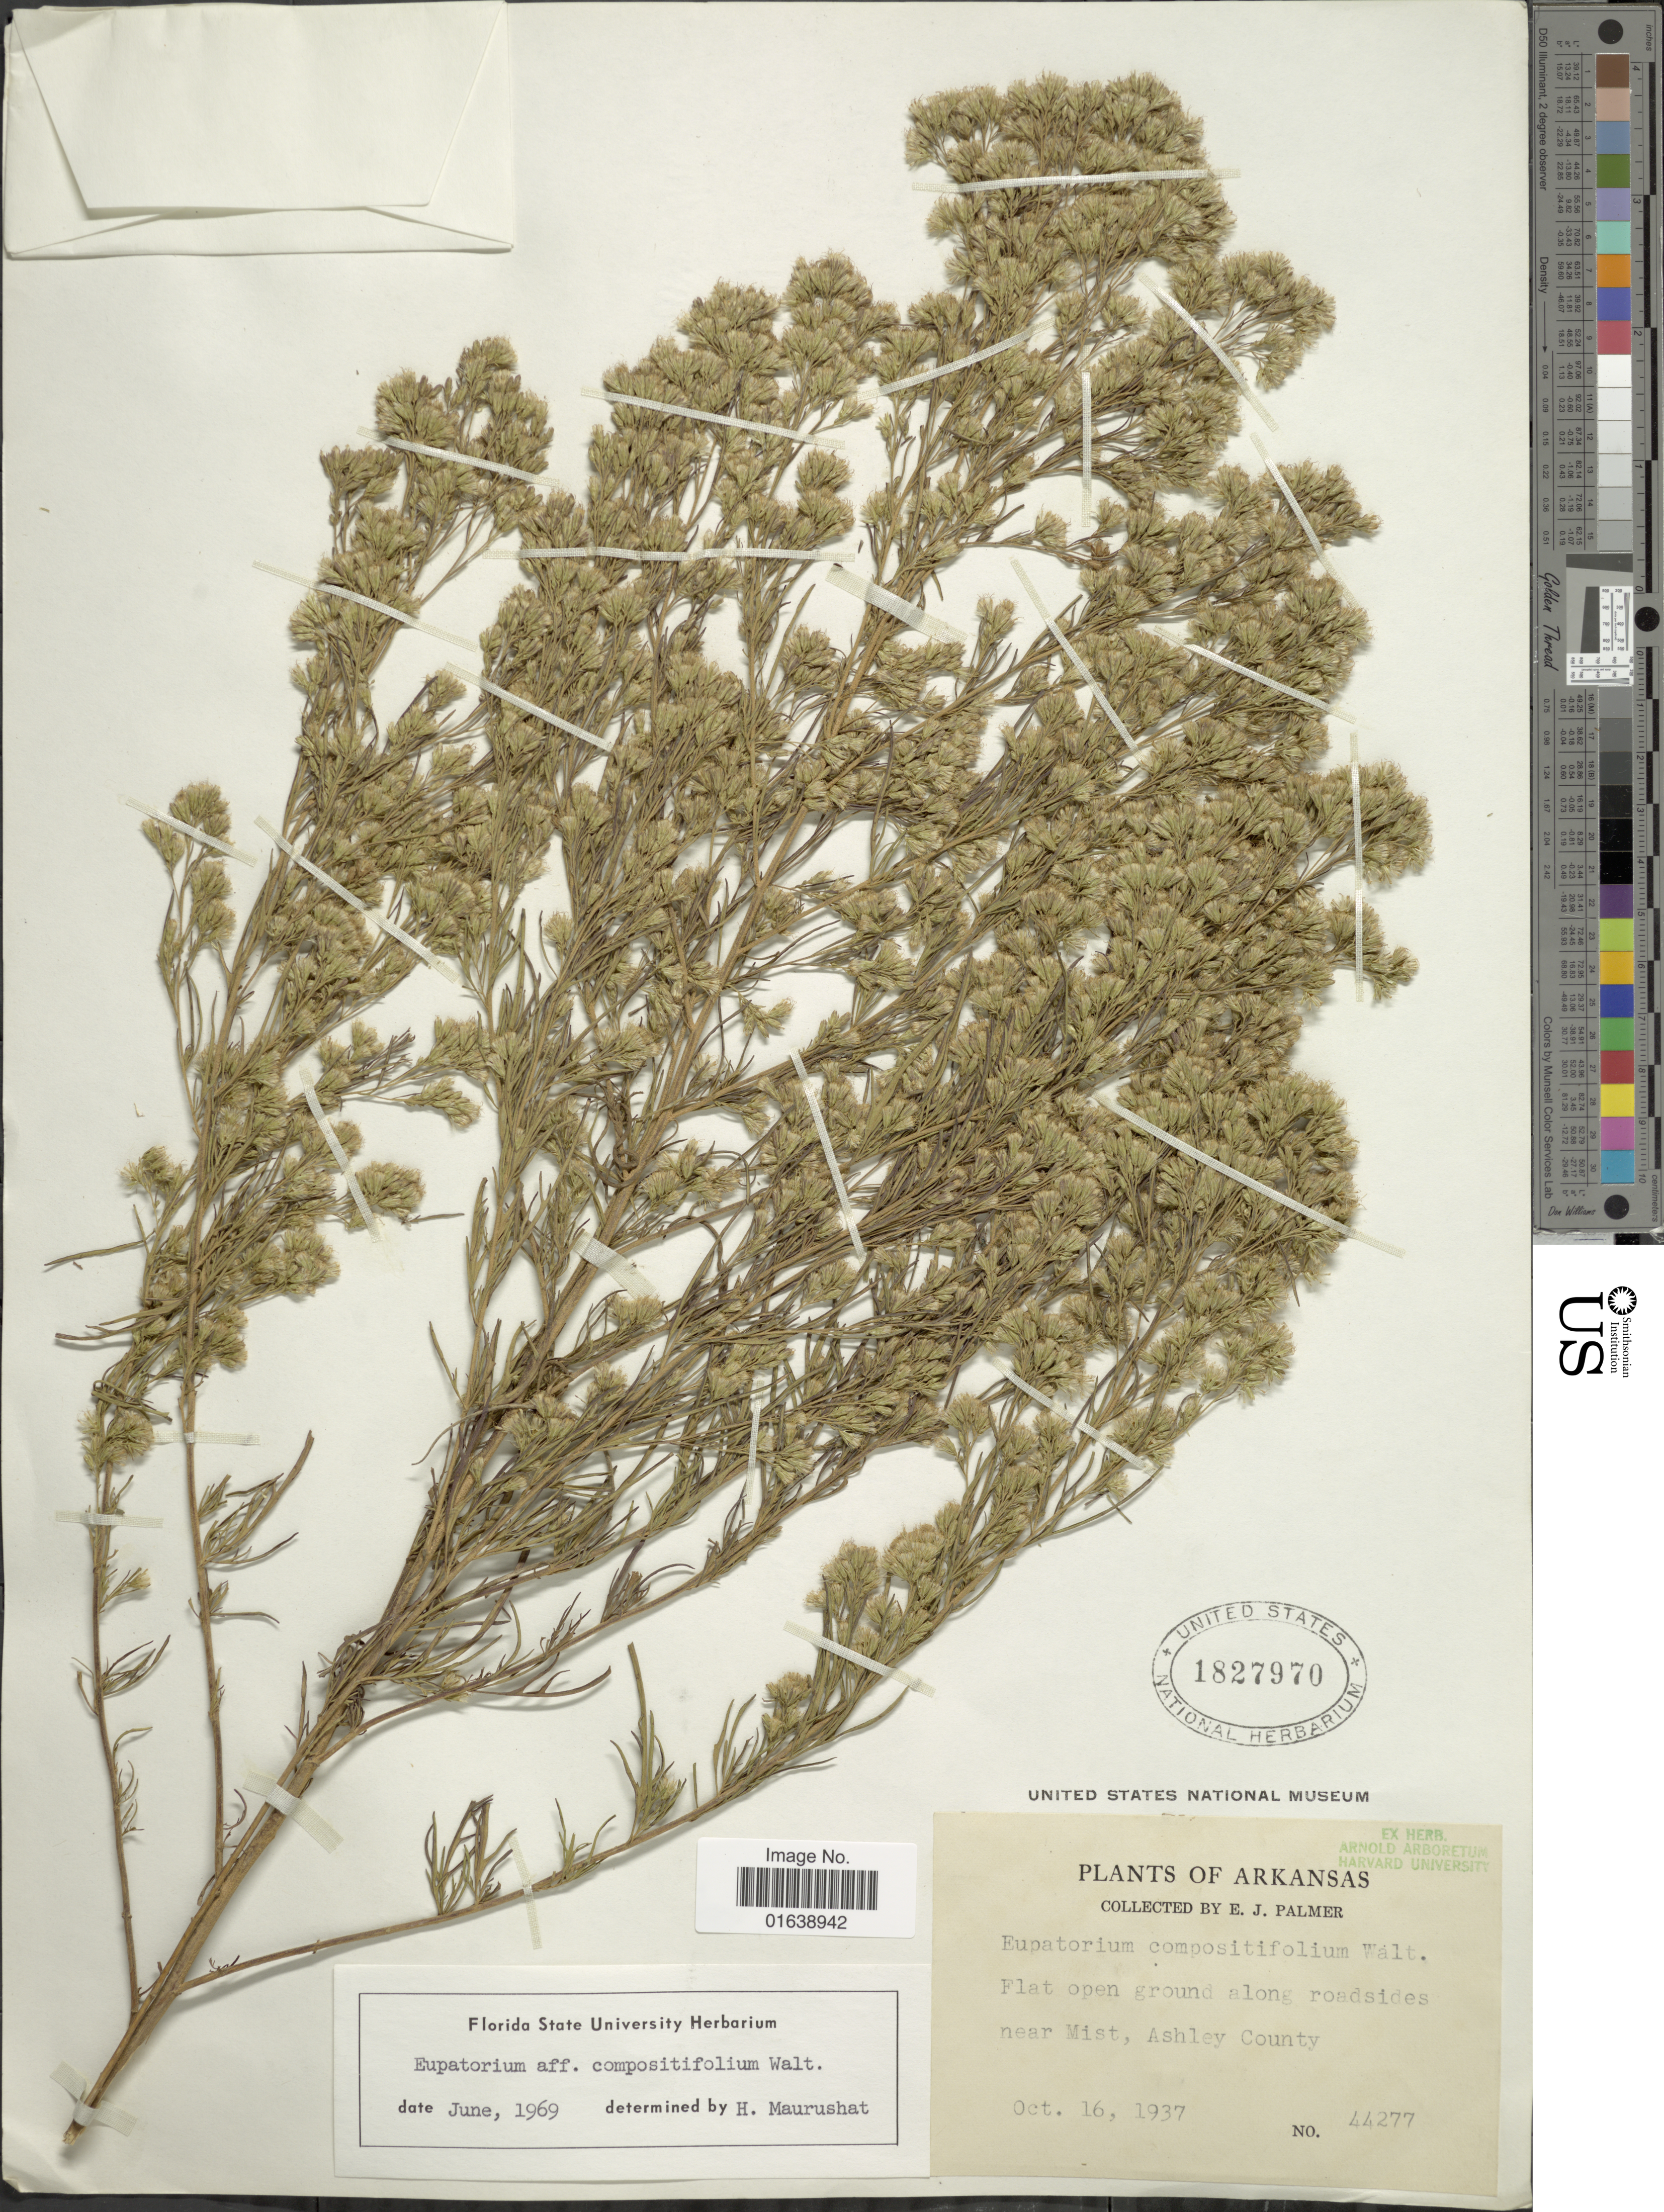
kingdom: Plantae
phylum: Tracheophyta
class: Magnoliopsida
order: Asterales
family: Asteraceae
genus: Eupatorium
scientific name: Eupatorium compositifolium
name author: Walter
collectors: E. J. Palmer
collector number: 44277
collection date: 1937-10-16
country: United States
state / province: Arkansas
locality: Arkansas. Flat open ground along roadsides near Mist, Ashley County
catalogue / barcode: US 1827970